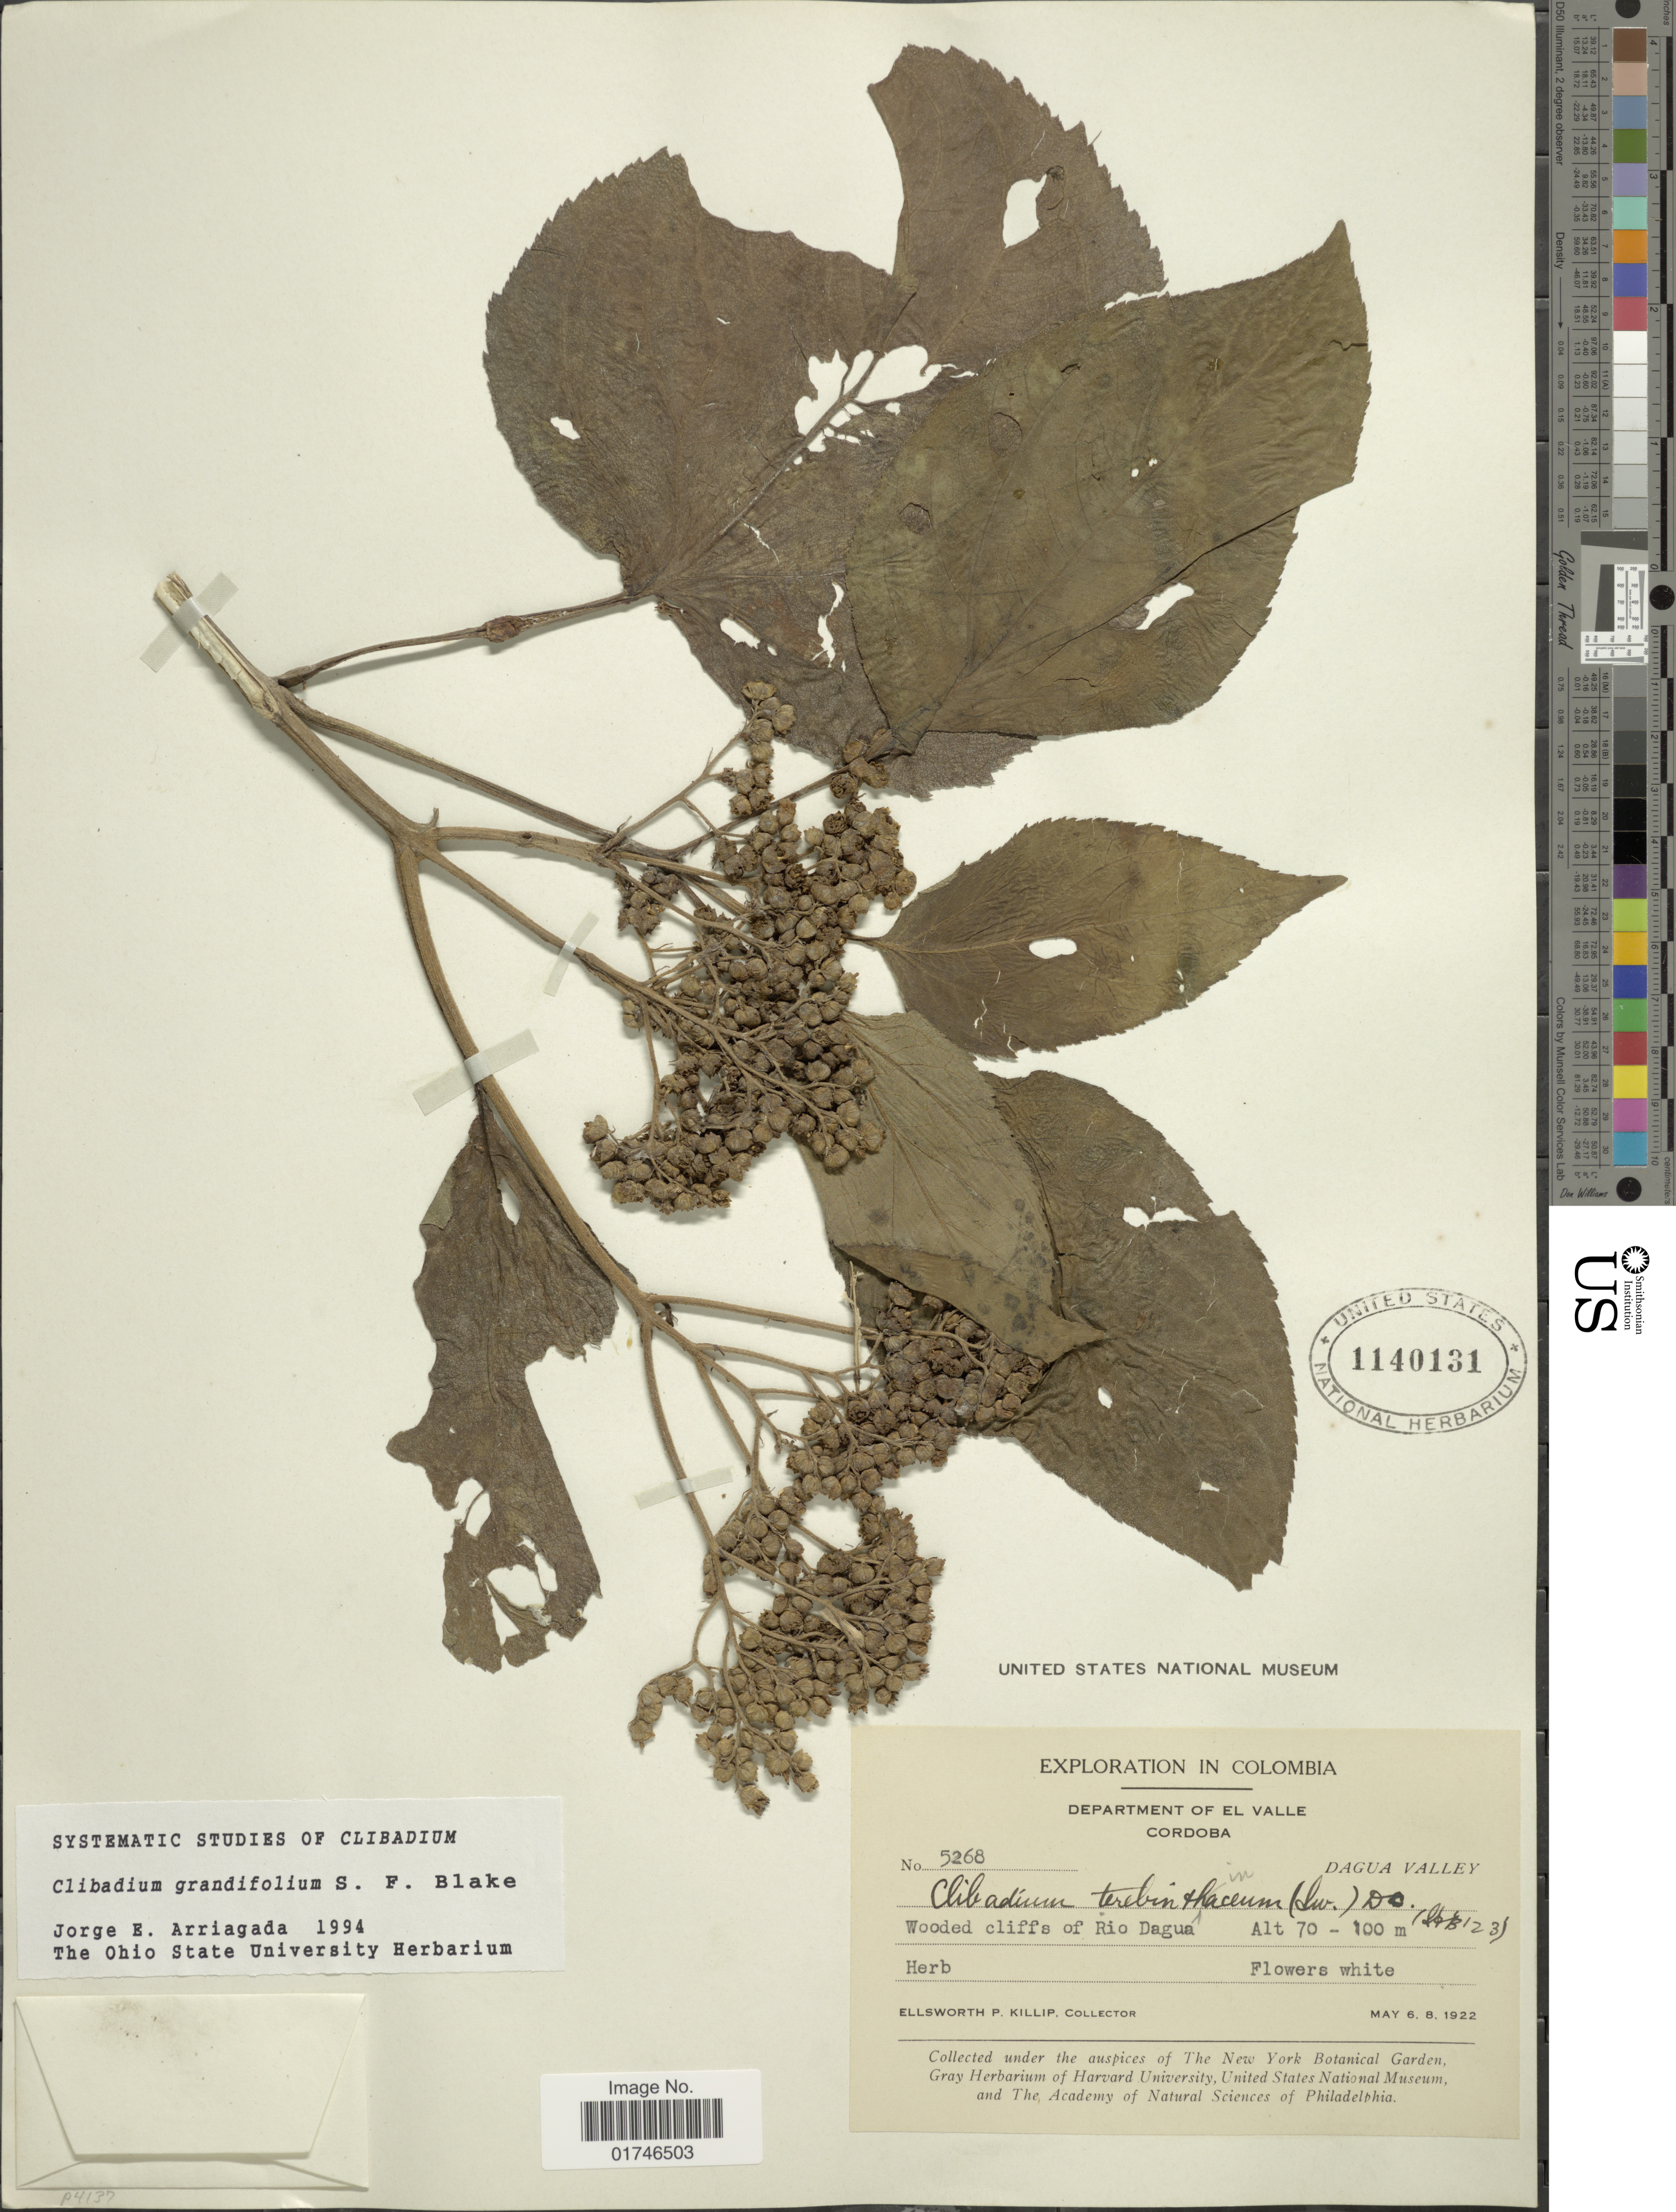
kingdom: Plantae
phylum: Tracheophyta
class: Magnoliopsida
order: Asterales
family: Asteraceae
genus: Clibadium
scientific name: Clibadium grandifolium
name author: S.F. Blake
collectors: E. P. Killip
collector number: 5268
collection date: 1922-05-06/1922-05-08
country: Colombia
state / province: Valle del Cauca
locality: Department of el Valle. Cordoba. Wooded cliffs of Rio Dagua. Dagua Valley.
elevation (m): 70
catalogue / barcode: US 1140131